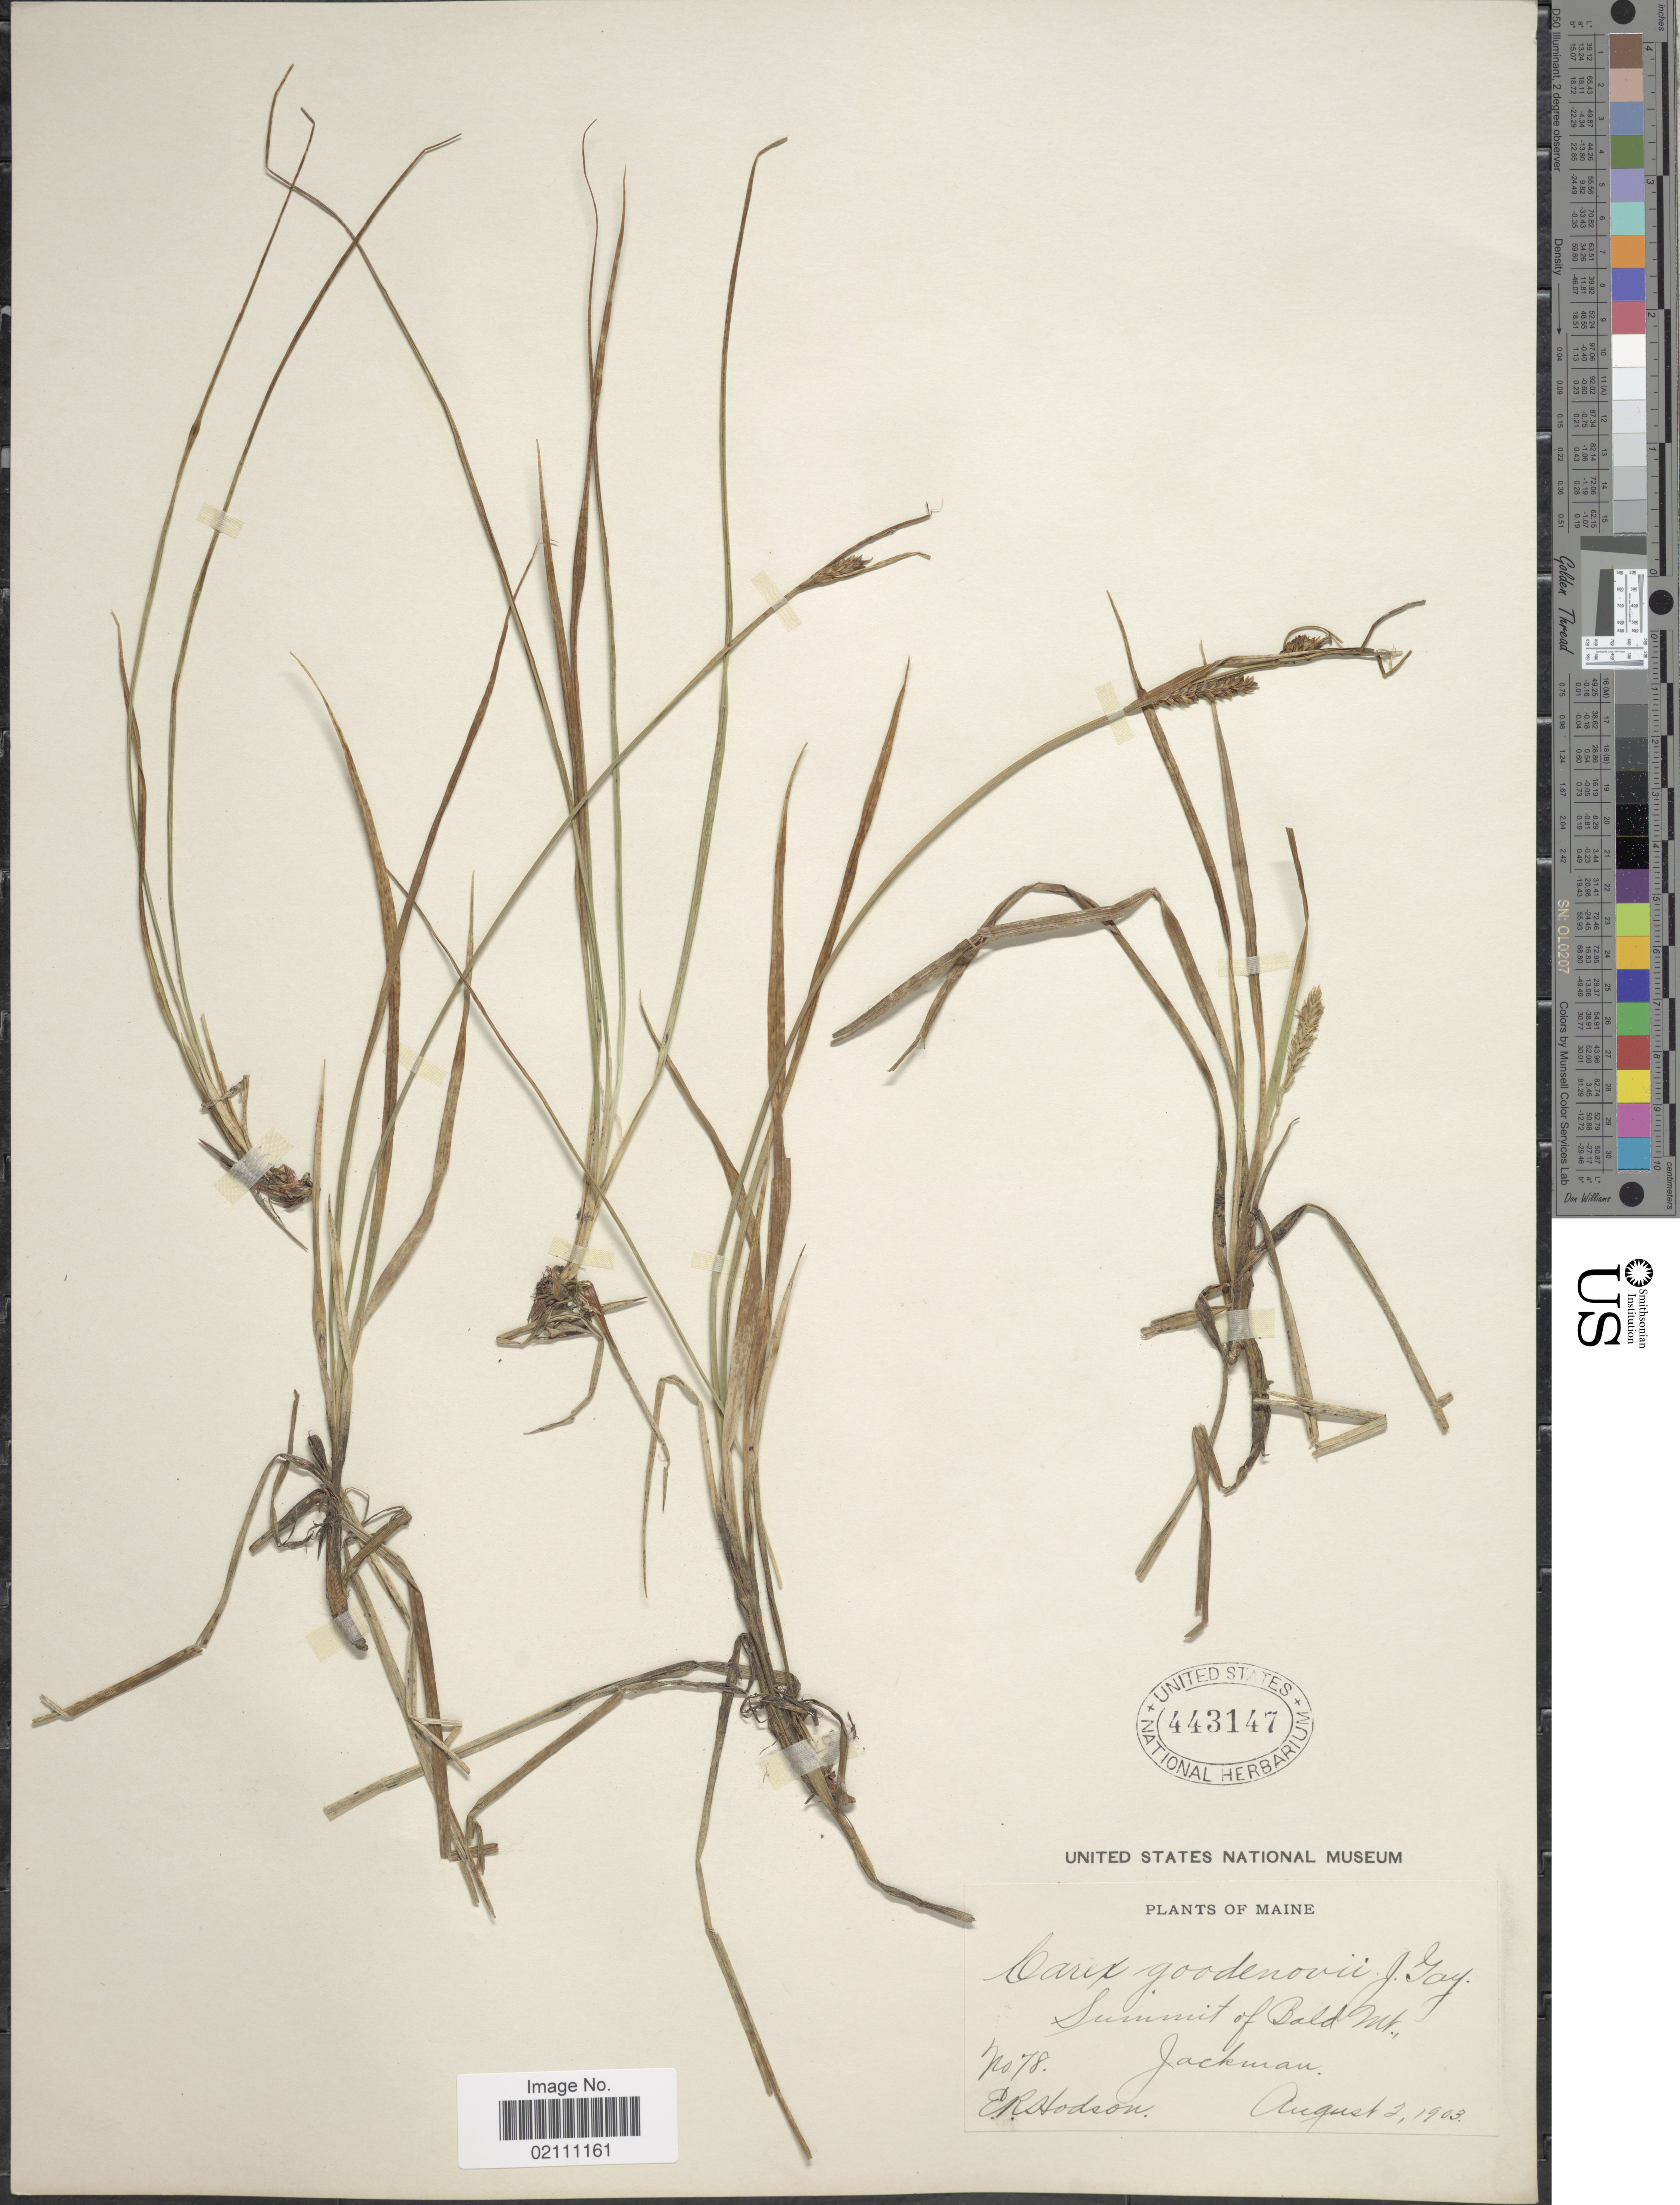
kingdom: Plantae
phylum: Tracheophyta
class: Liliopsida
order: Poales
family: Cyperaceae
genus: Carex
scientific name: Carex nigra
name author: (L.) Reichard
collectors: E. Hodson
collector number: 78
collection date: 1903-08-02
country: United States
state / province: Maine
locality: Summit of Bald Mt., Jackman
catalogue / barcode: US 443147